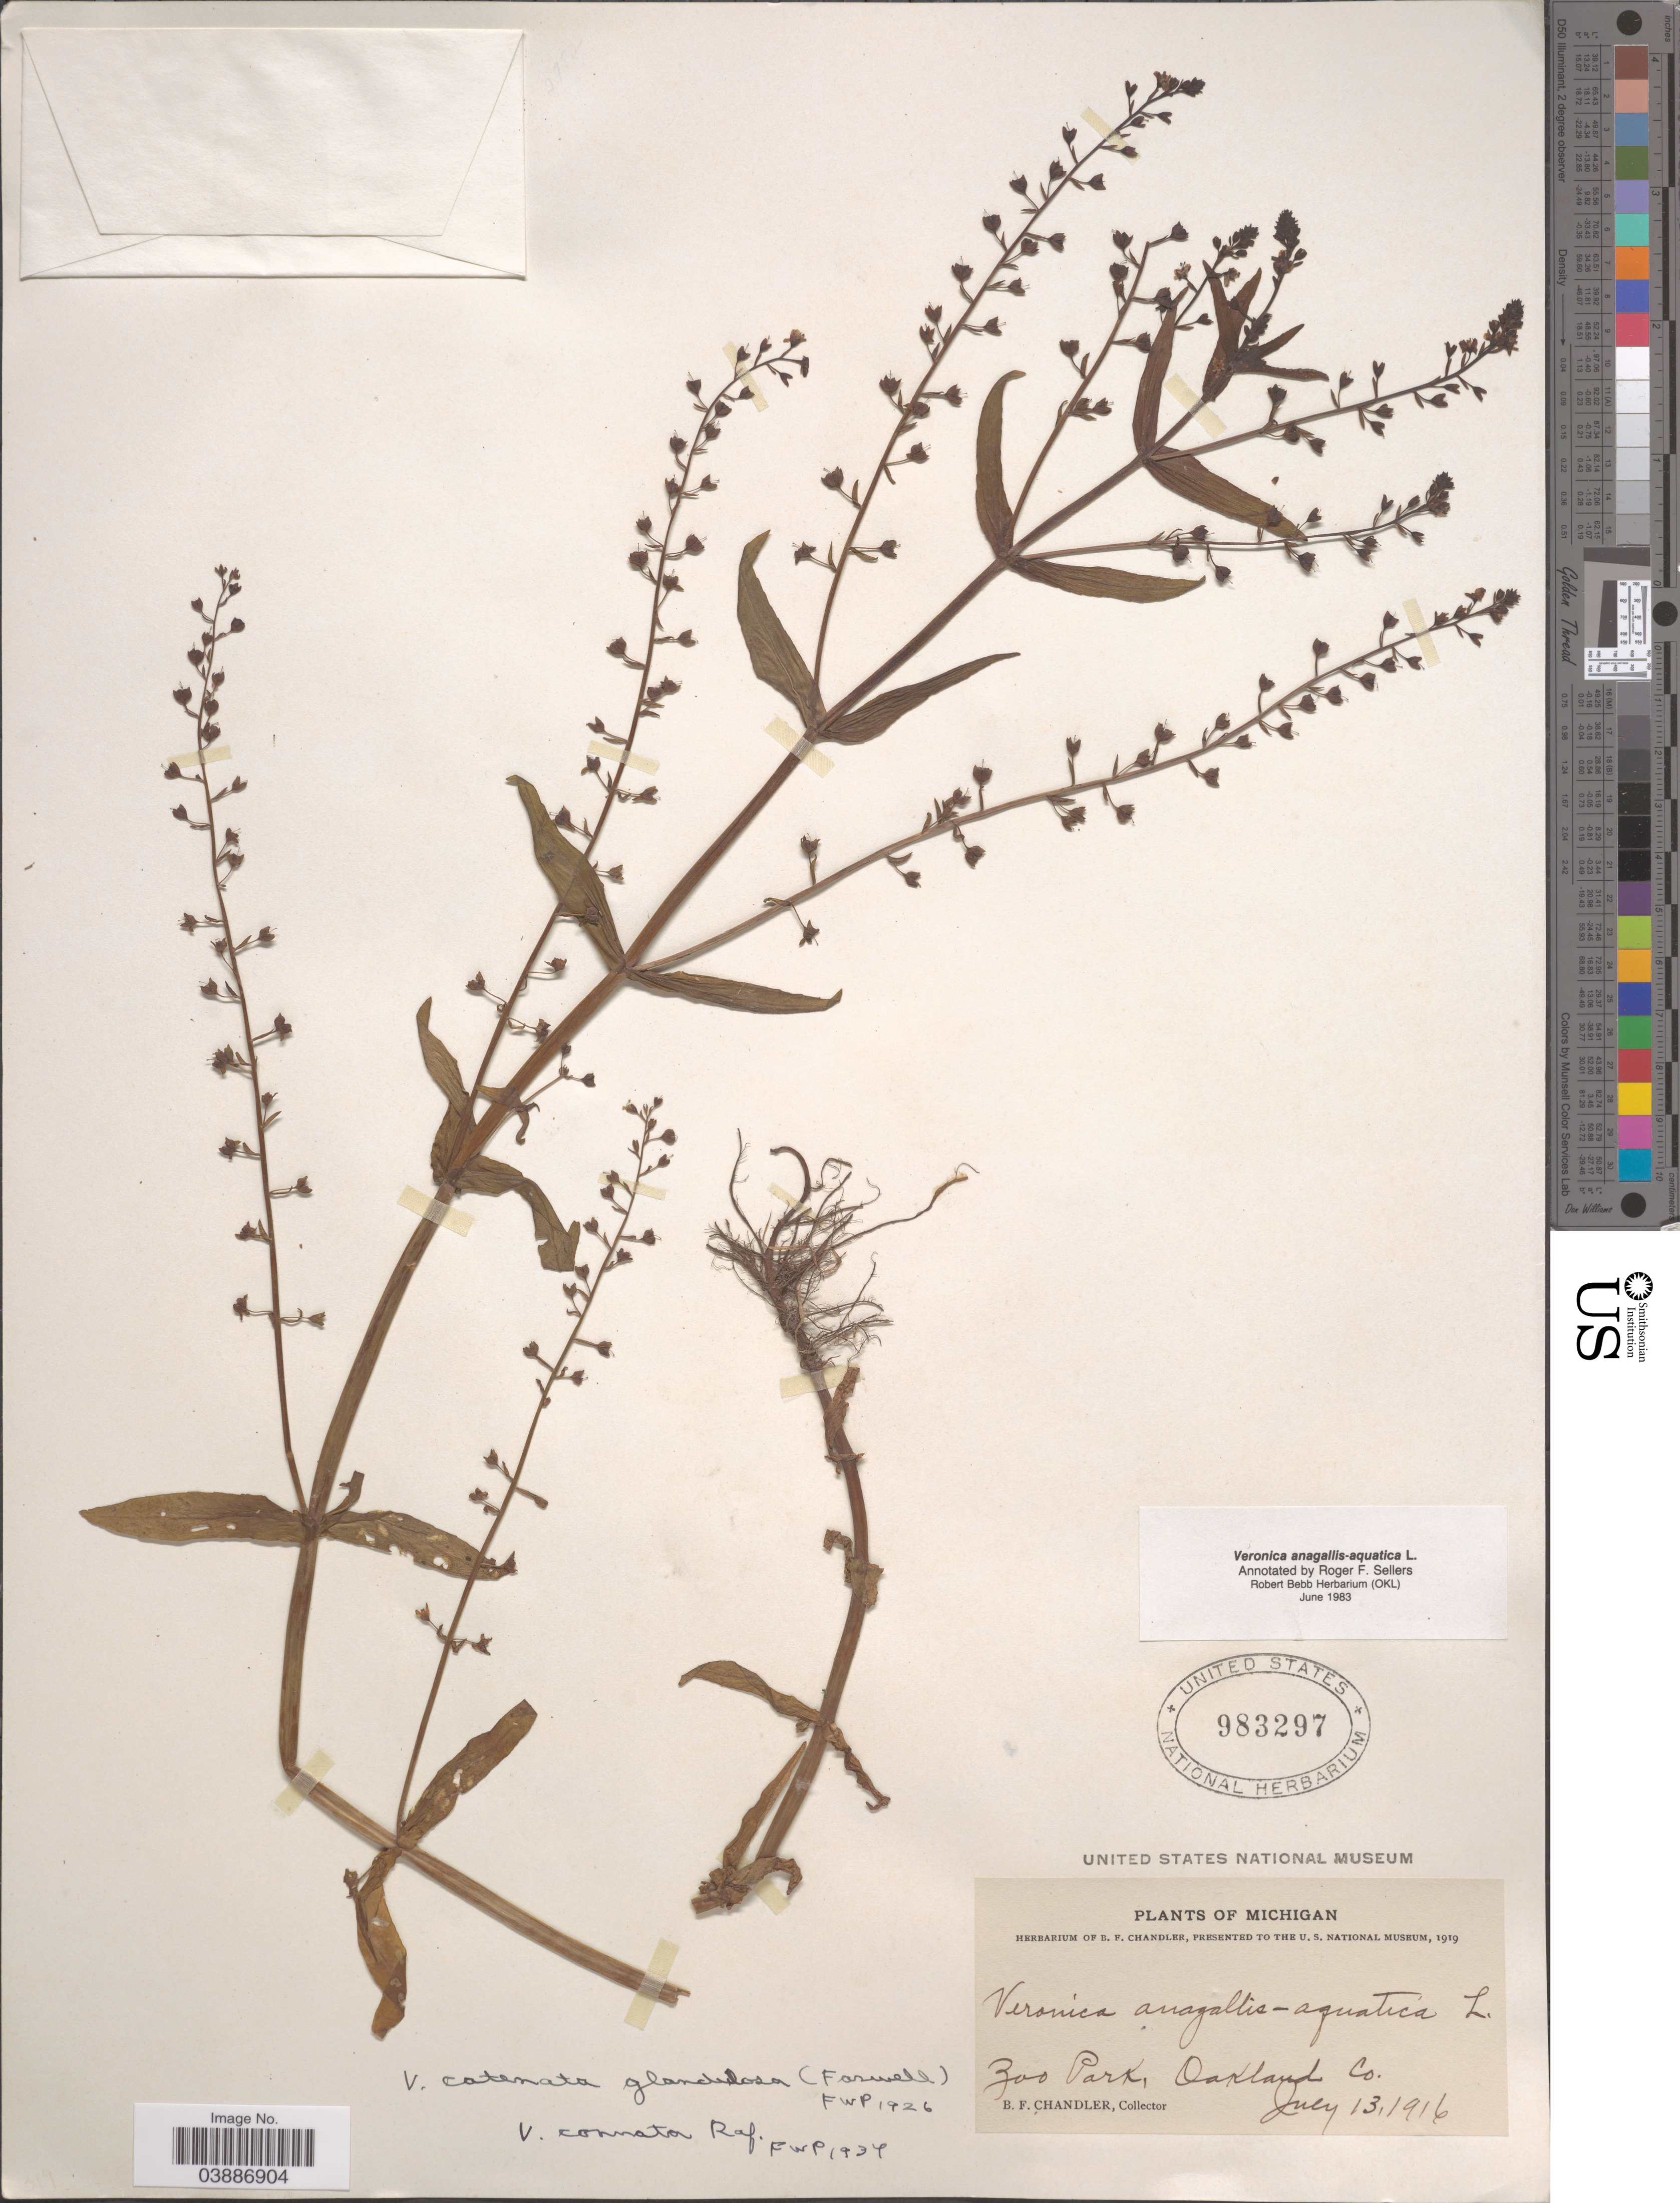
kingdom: Plantae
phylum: Tracheophyta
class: Magnoliopsida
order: Lamiales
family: Plantaginaceae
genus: Veronica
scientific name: Veronica anagallis-aquatica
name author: L.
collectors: B. F. Chandler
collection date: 1916-07-13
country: United States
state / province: Michigan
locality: Zoo Park, Oakland Co.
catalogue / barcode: US 983297